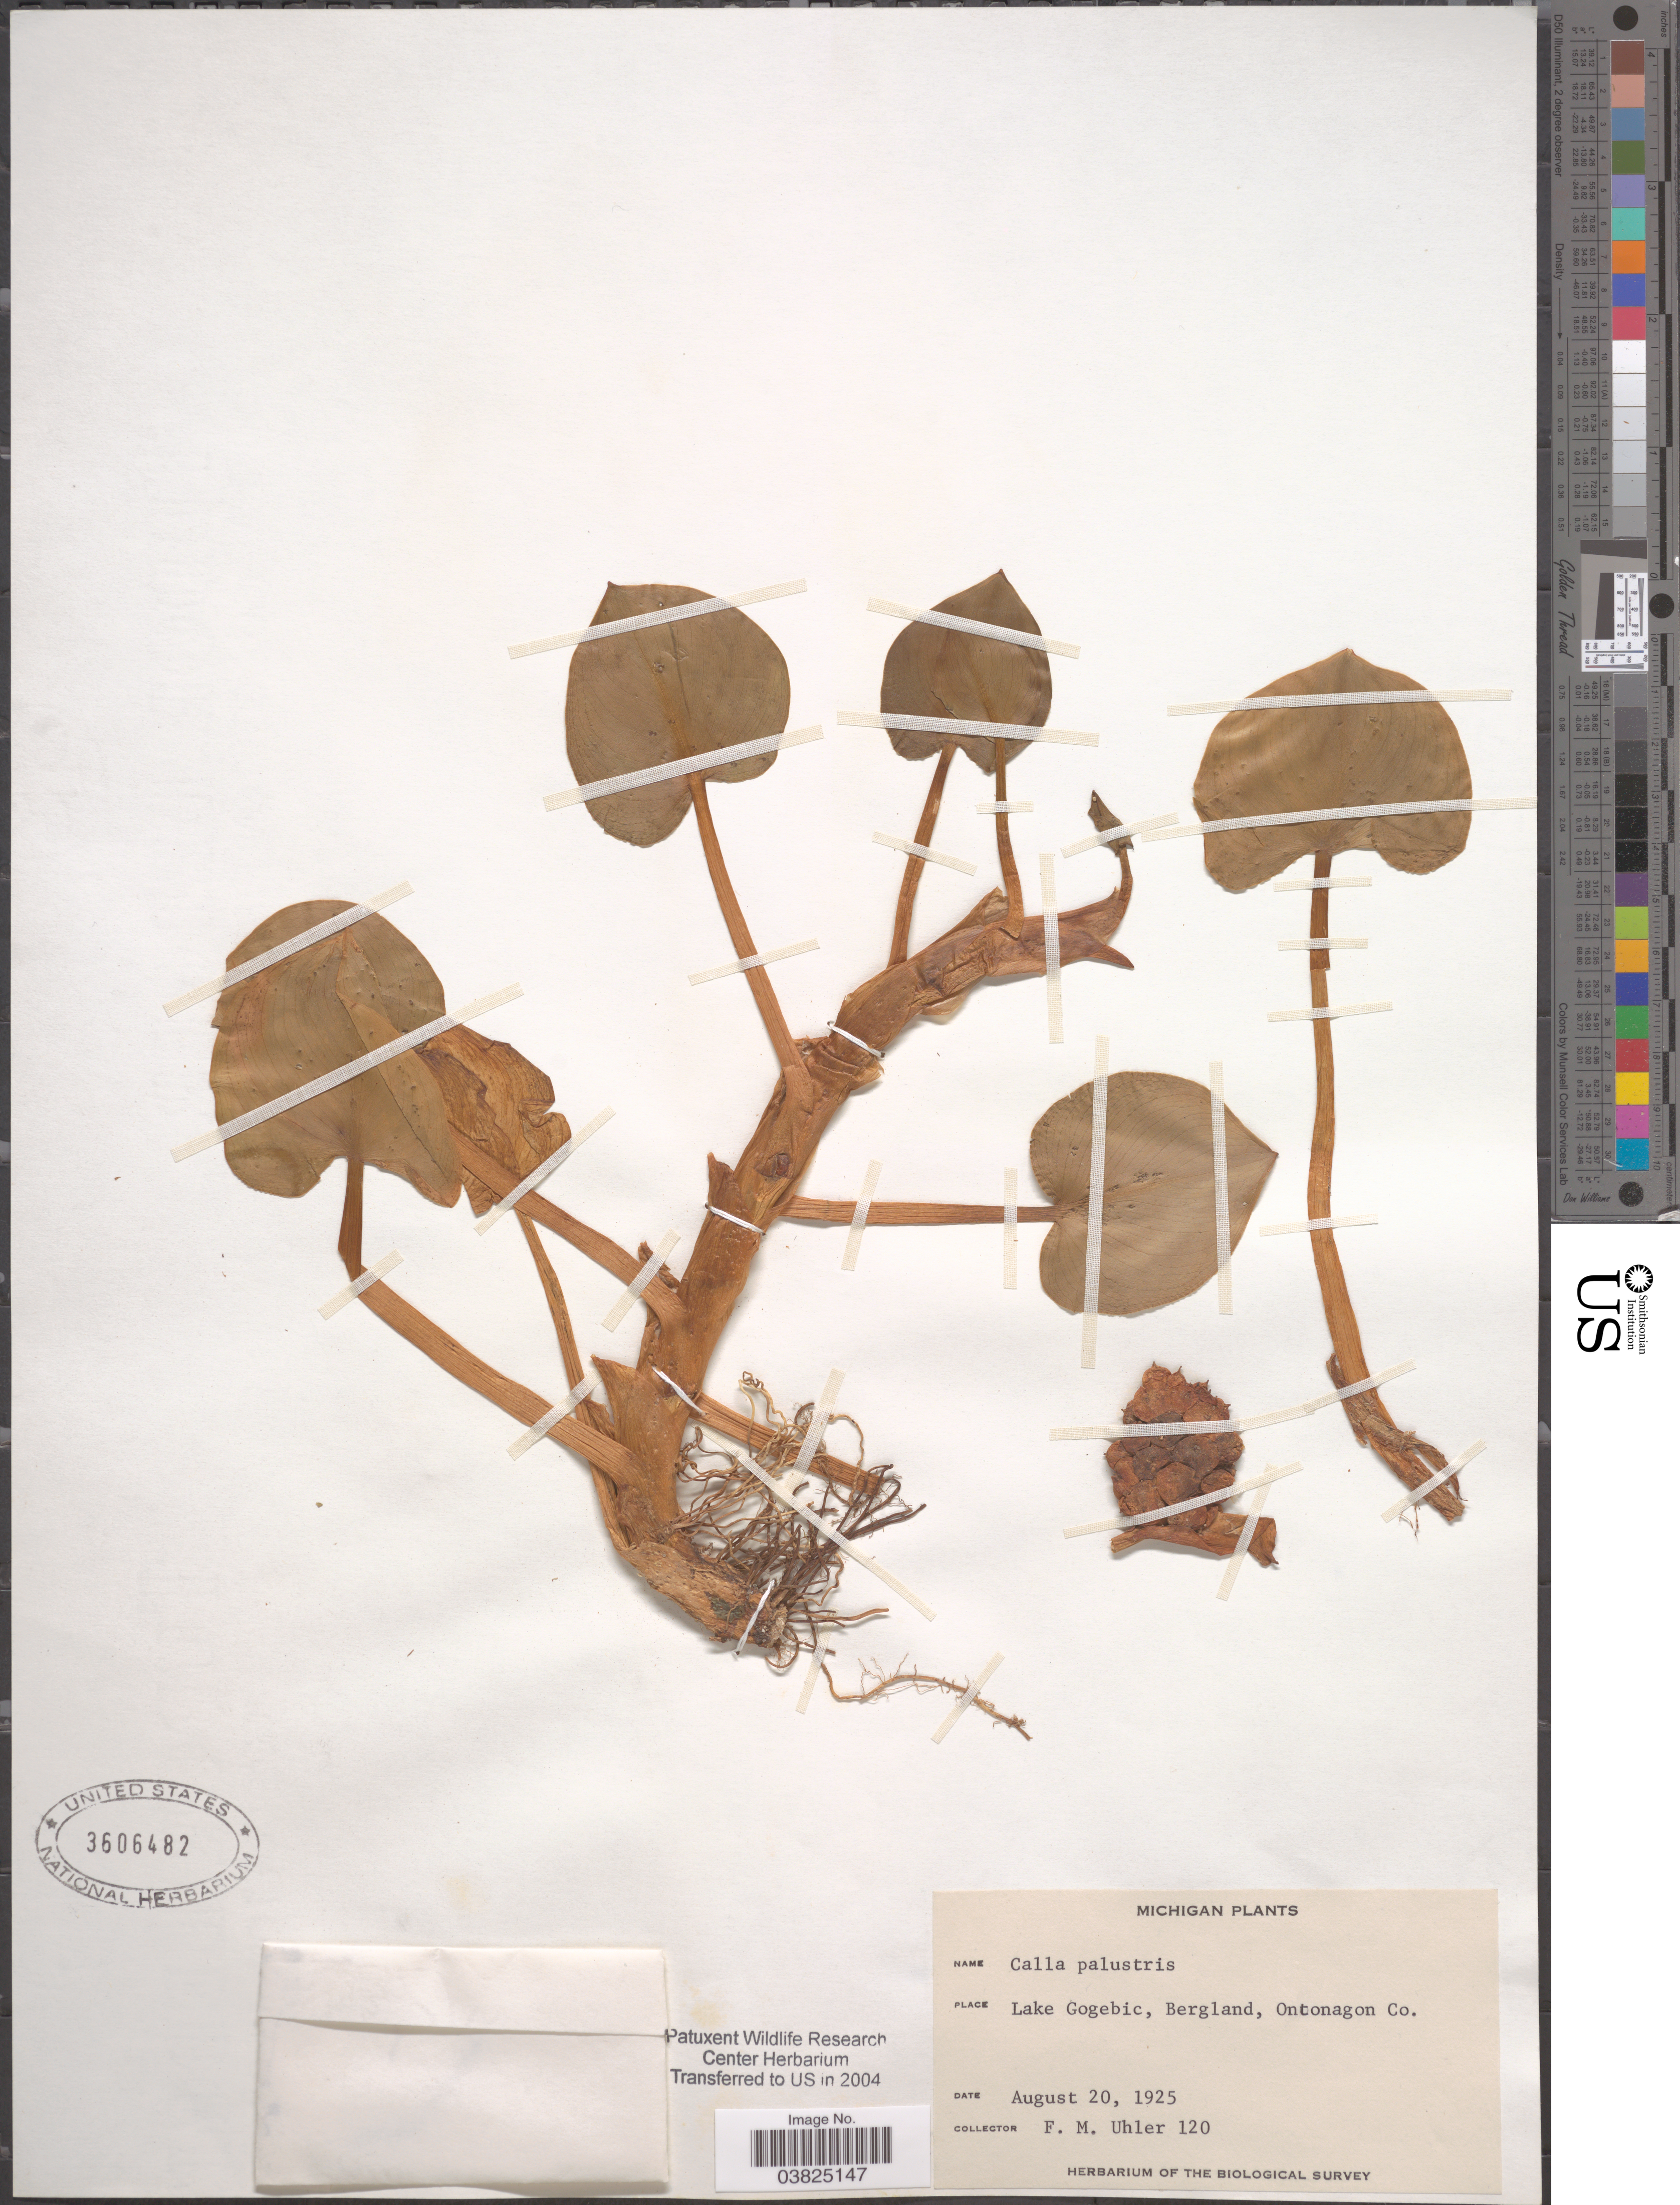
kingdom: Plantae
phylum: Tracheophyta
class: Liliopsida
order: Alismatales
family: Araceae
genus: Calla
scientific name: Calla palustris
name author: L.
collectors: F. M. Uhler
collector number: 120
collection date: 1925-08-20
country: United States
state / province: Michigan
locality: Lake Gogebic, Bergland, Ontonagon Co.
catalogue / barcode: US 3606482